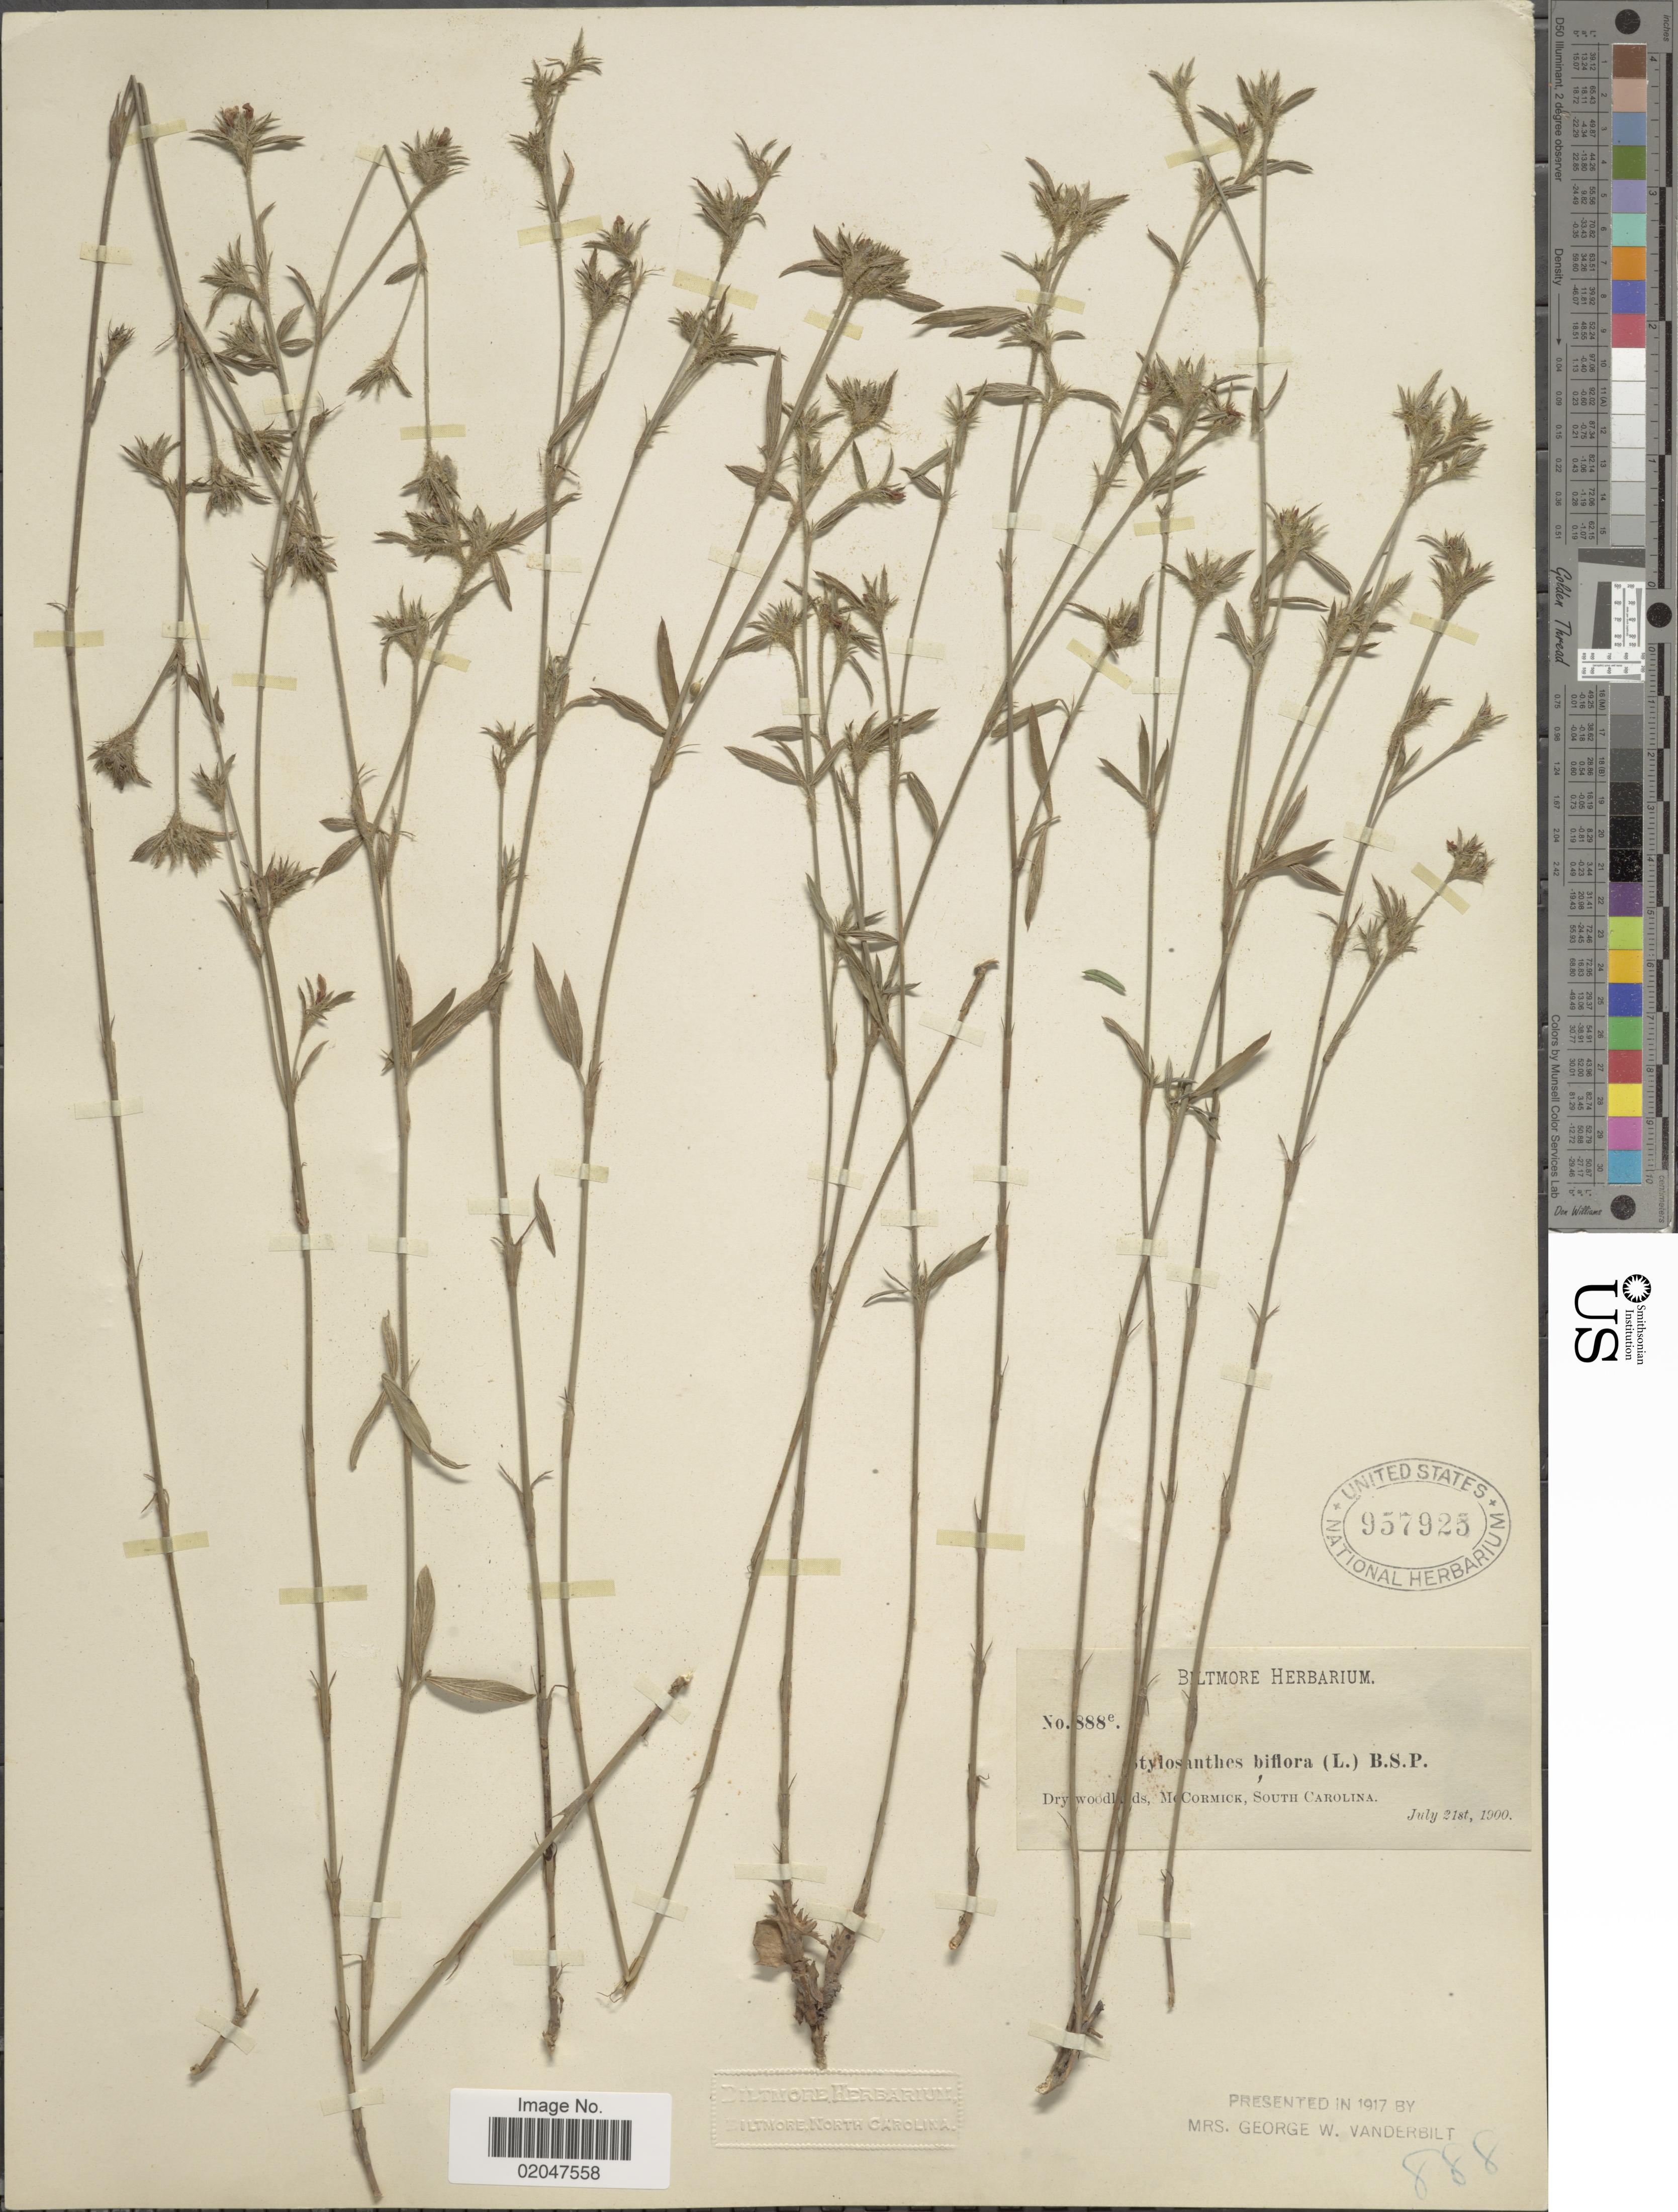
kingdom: Plantae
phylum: Tracheophyta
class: Magnoliopsida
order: Fabales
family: Fabaceae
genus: Stylosanthes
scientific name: Stylosanthes biflora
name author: (L.) Britton et al.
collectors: ex herb. Biltmore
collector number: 888e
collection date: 1900-07-21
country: United States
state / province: South Carolina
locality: McCormick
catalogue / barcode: US 957925